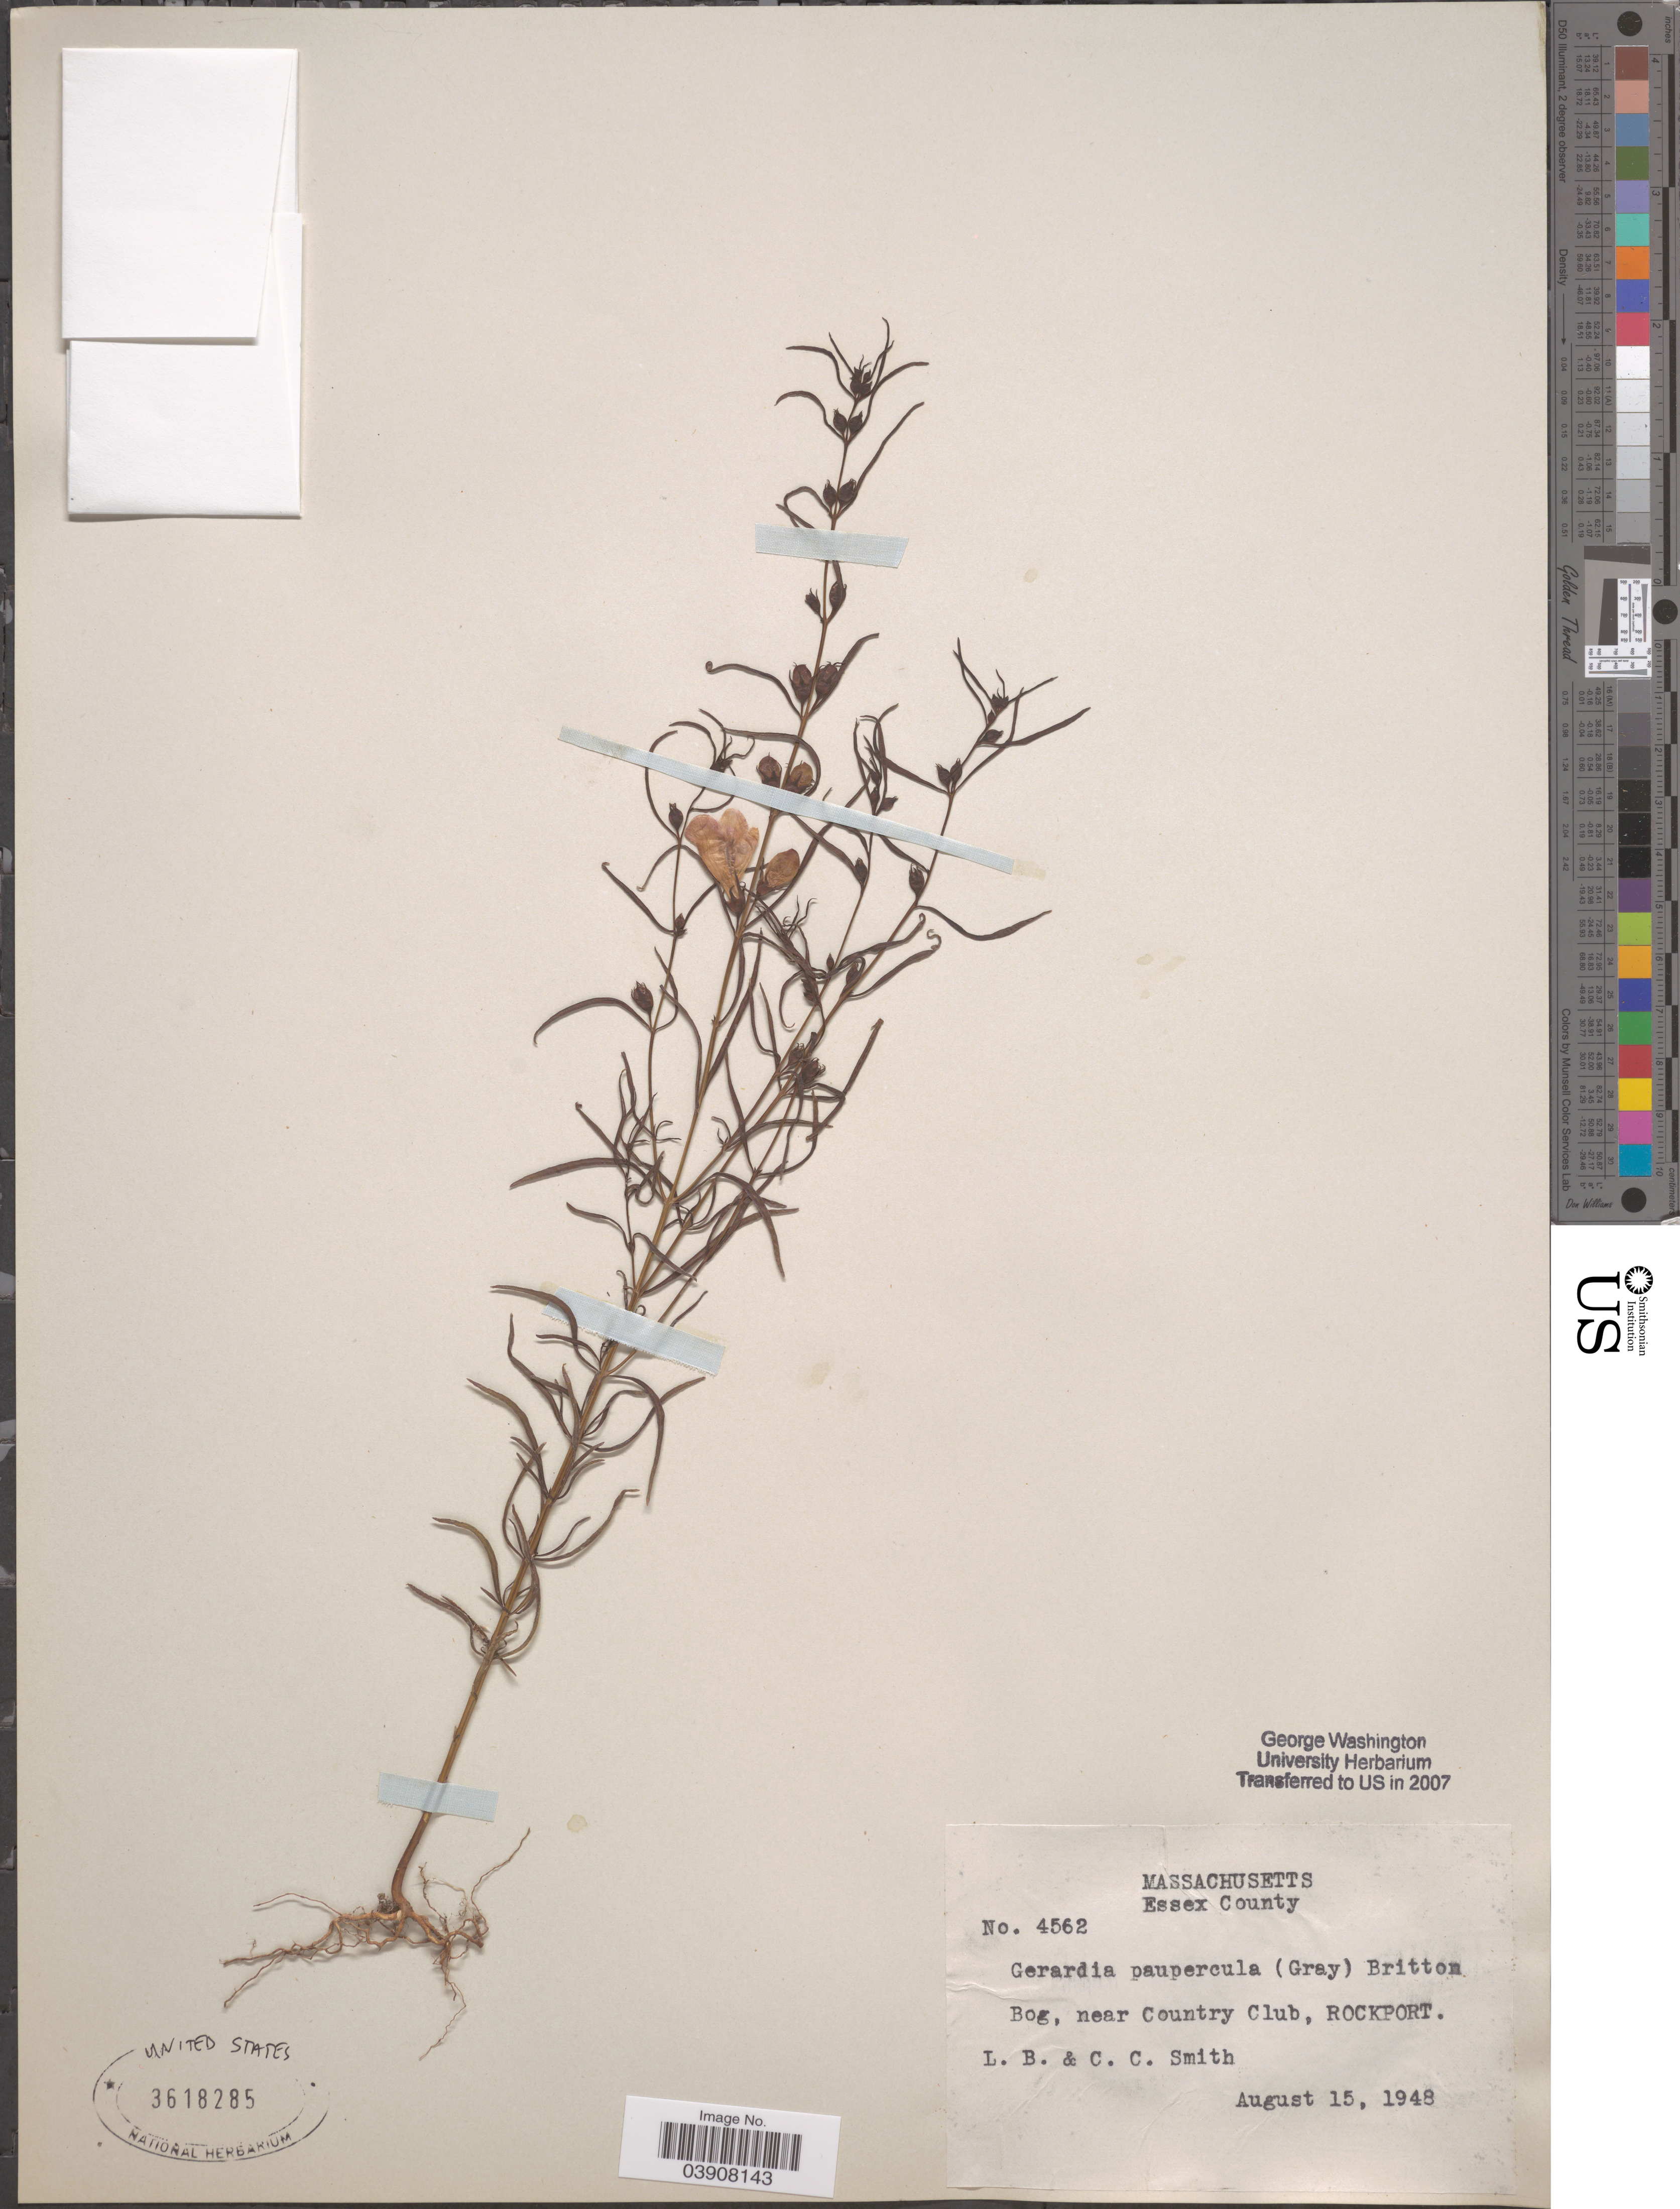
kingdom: Plantae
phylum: Tracheophyta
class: Magnoliopsida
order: Lamiales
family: Orobanchaceae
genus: Agalinis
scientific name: Agalinis paupercula var. borealis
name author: Pennell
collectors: L. Smith & C. C. Smith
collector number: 4562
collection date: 1948-08-15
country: United States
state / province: Massachusetts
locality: Essex County. Bog, near Country Club, Rockport.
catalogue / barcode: US 3618285